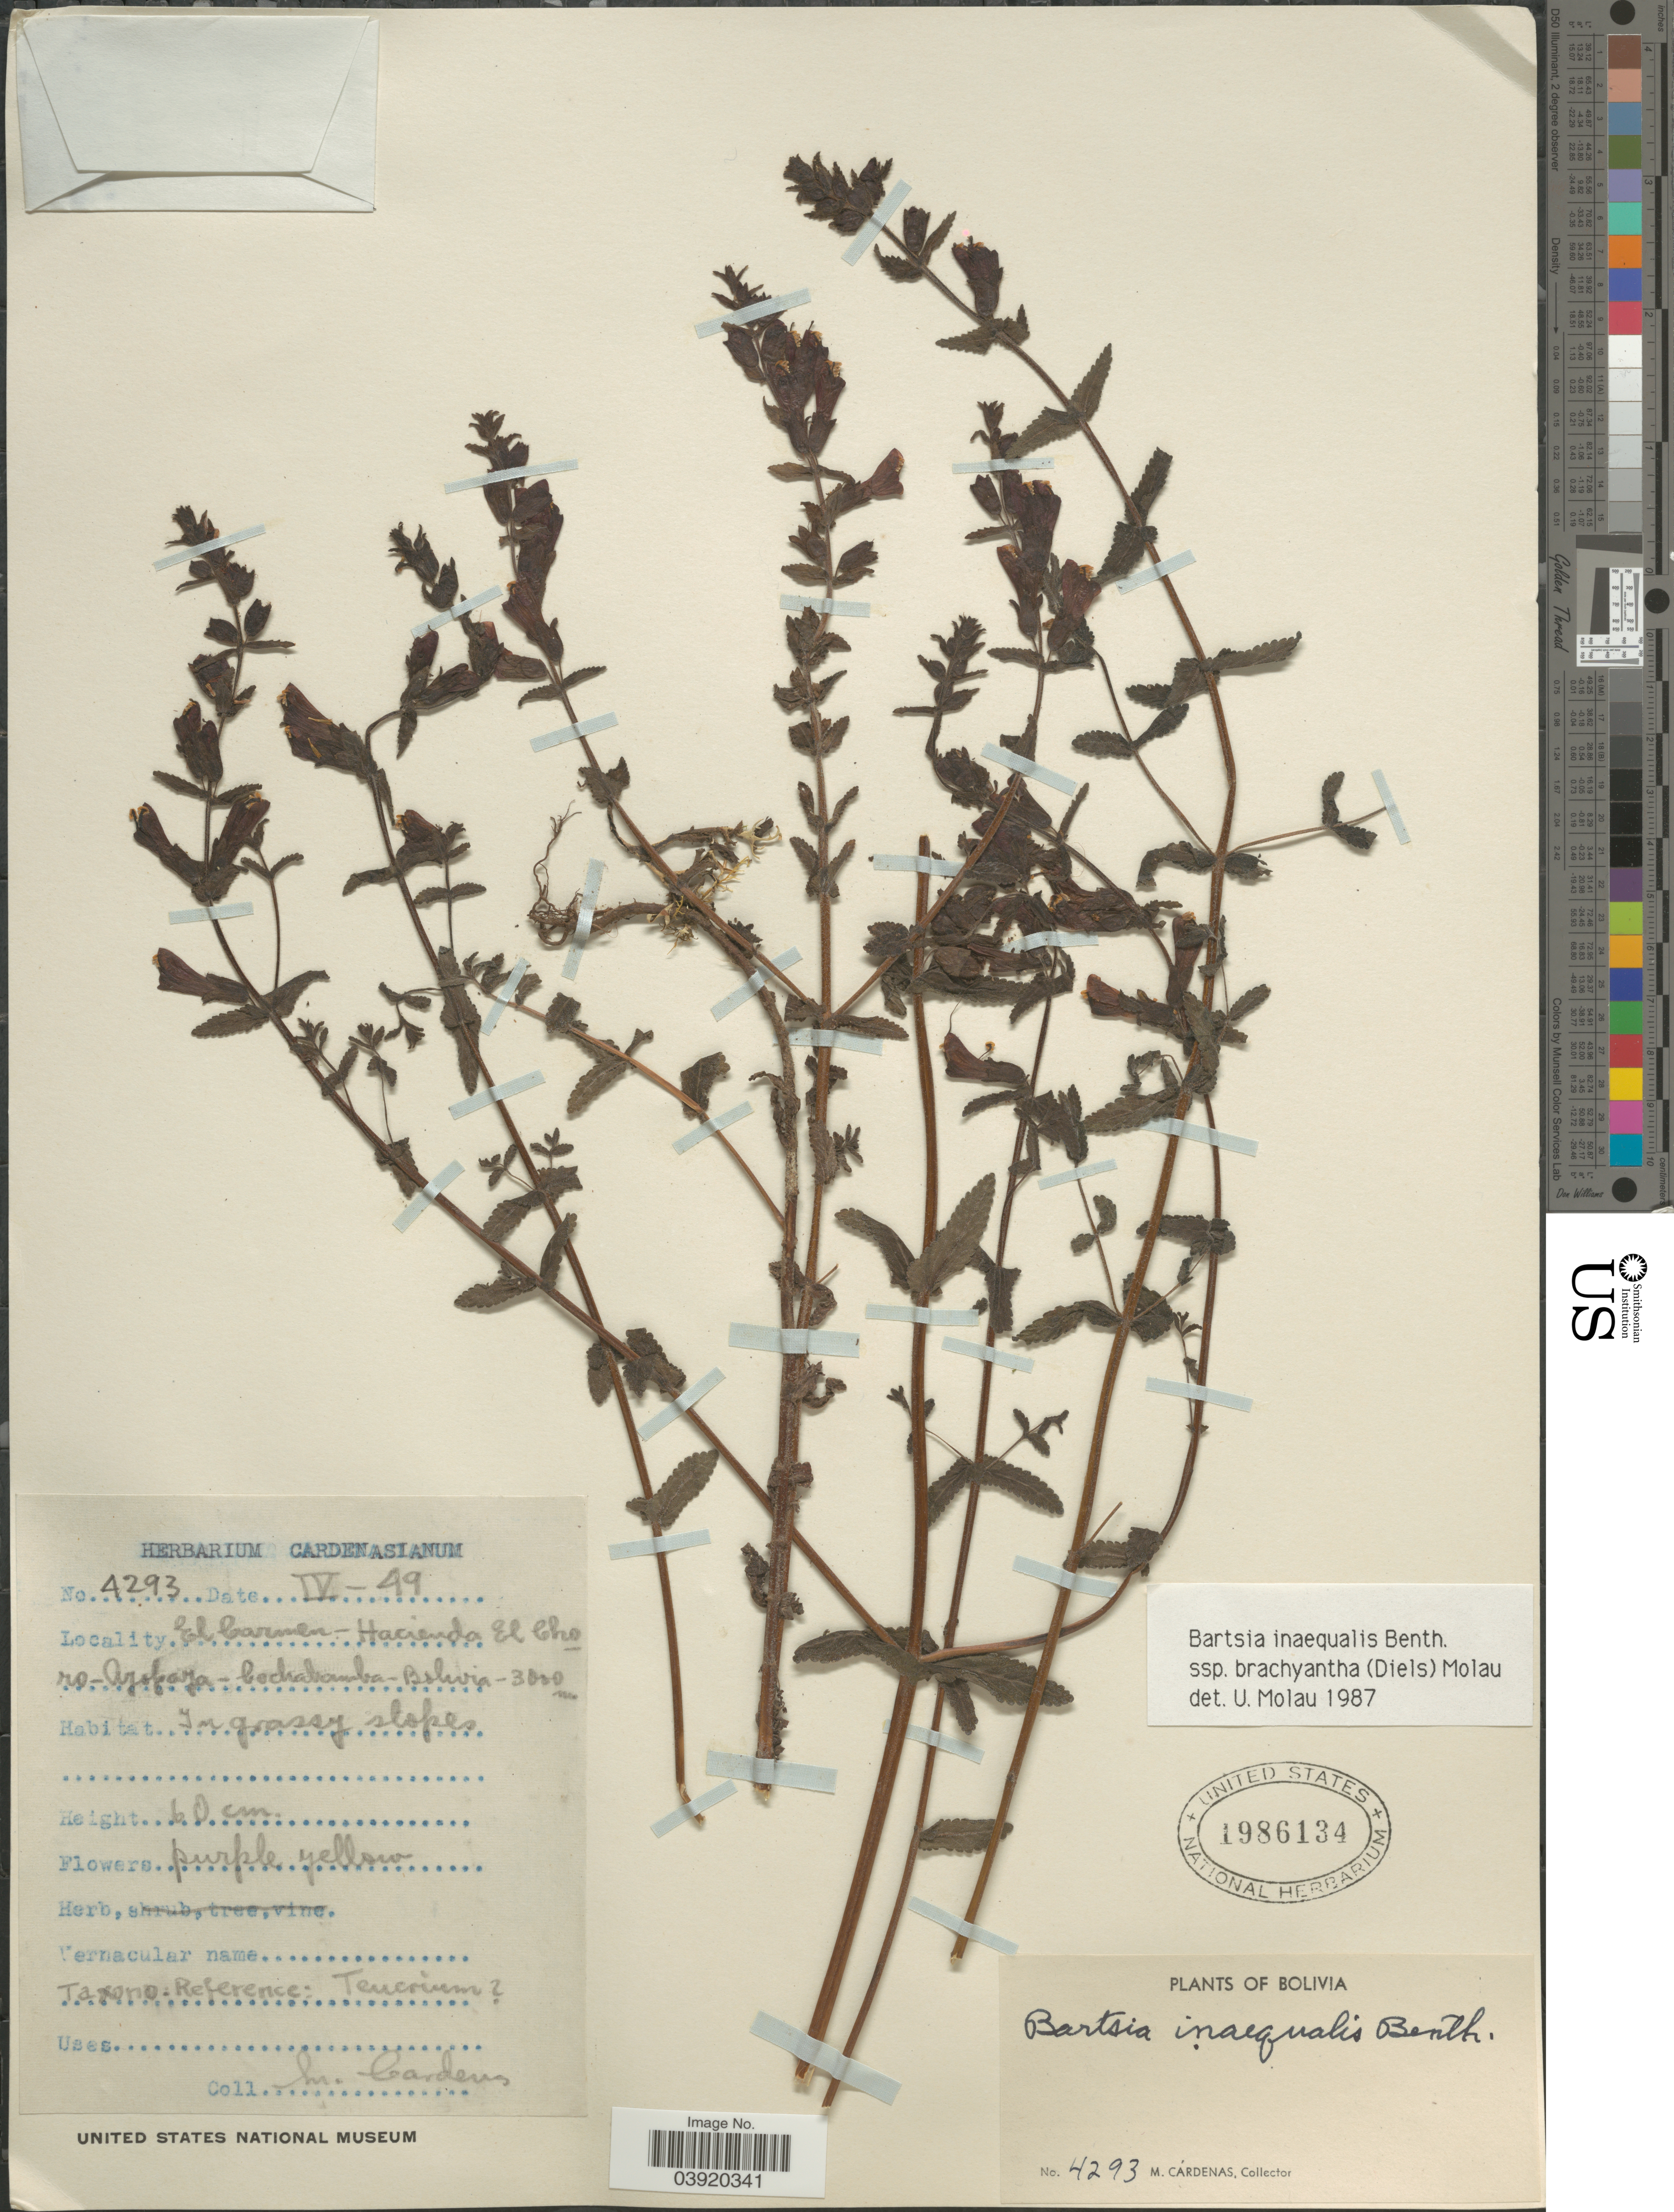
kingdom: Plantae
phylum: Tracheophyta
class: Magnoliopsida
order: Lamiales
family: Orobanchaceae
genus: Bartsia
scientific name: Bartsia inaequalis subsp. brachyantha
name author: (Diels) Molau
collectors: M. Cárdenas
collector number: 4293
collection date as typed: Transcribed d/m/y: /4/49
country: Bolivia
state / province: Cochabamba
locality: El Carmen-Hacienda El Chorro-Ayopaya.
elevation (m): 3000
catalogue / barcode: US 1986134